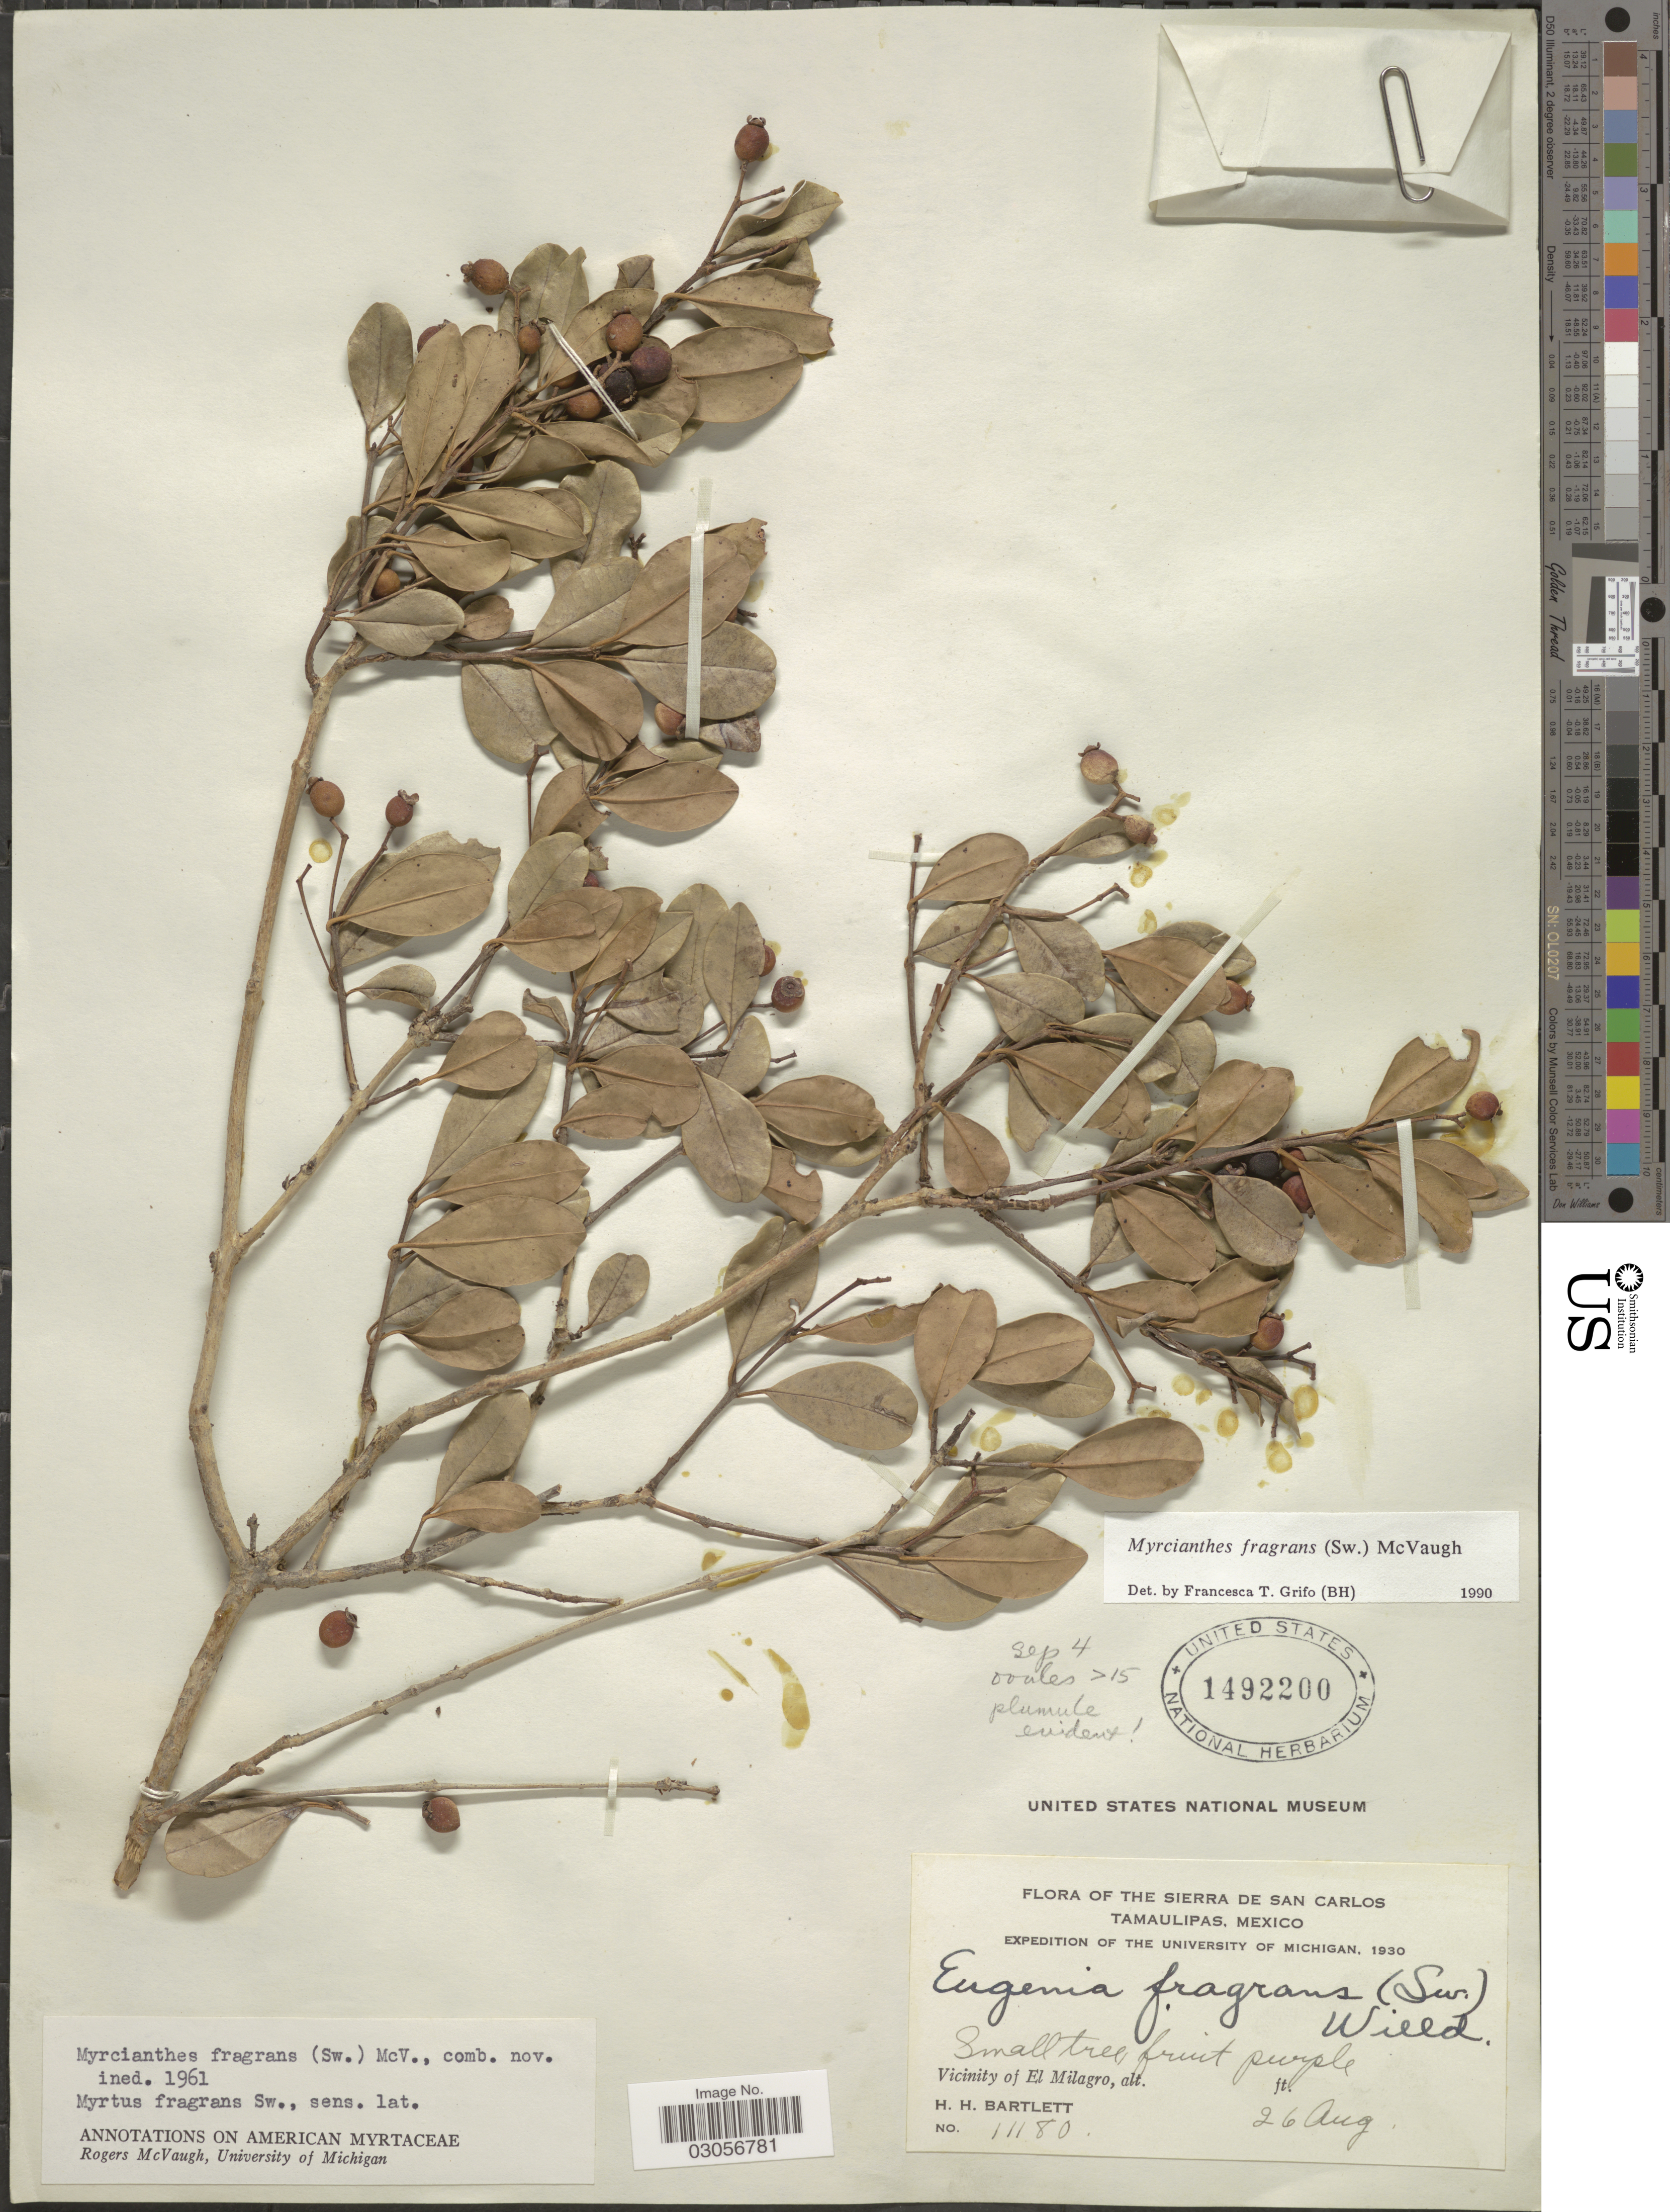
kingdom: Plantae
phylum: Tracheophyta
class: Magnoliopsida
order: Myrtales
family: Myrtaceae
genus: Myrcianthes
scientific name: Myrcianthes fragrans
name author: (Sw.) McVaugh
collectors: H. H. Bartlett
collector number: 1180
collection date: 1930-08-26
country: Mexico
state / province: Tamaulipas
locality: The Sierra de San Carlos, Vicinity of El Milagro.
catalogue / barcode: US 1492200